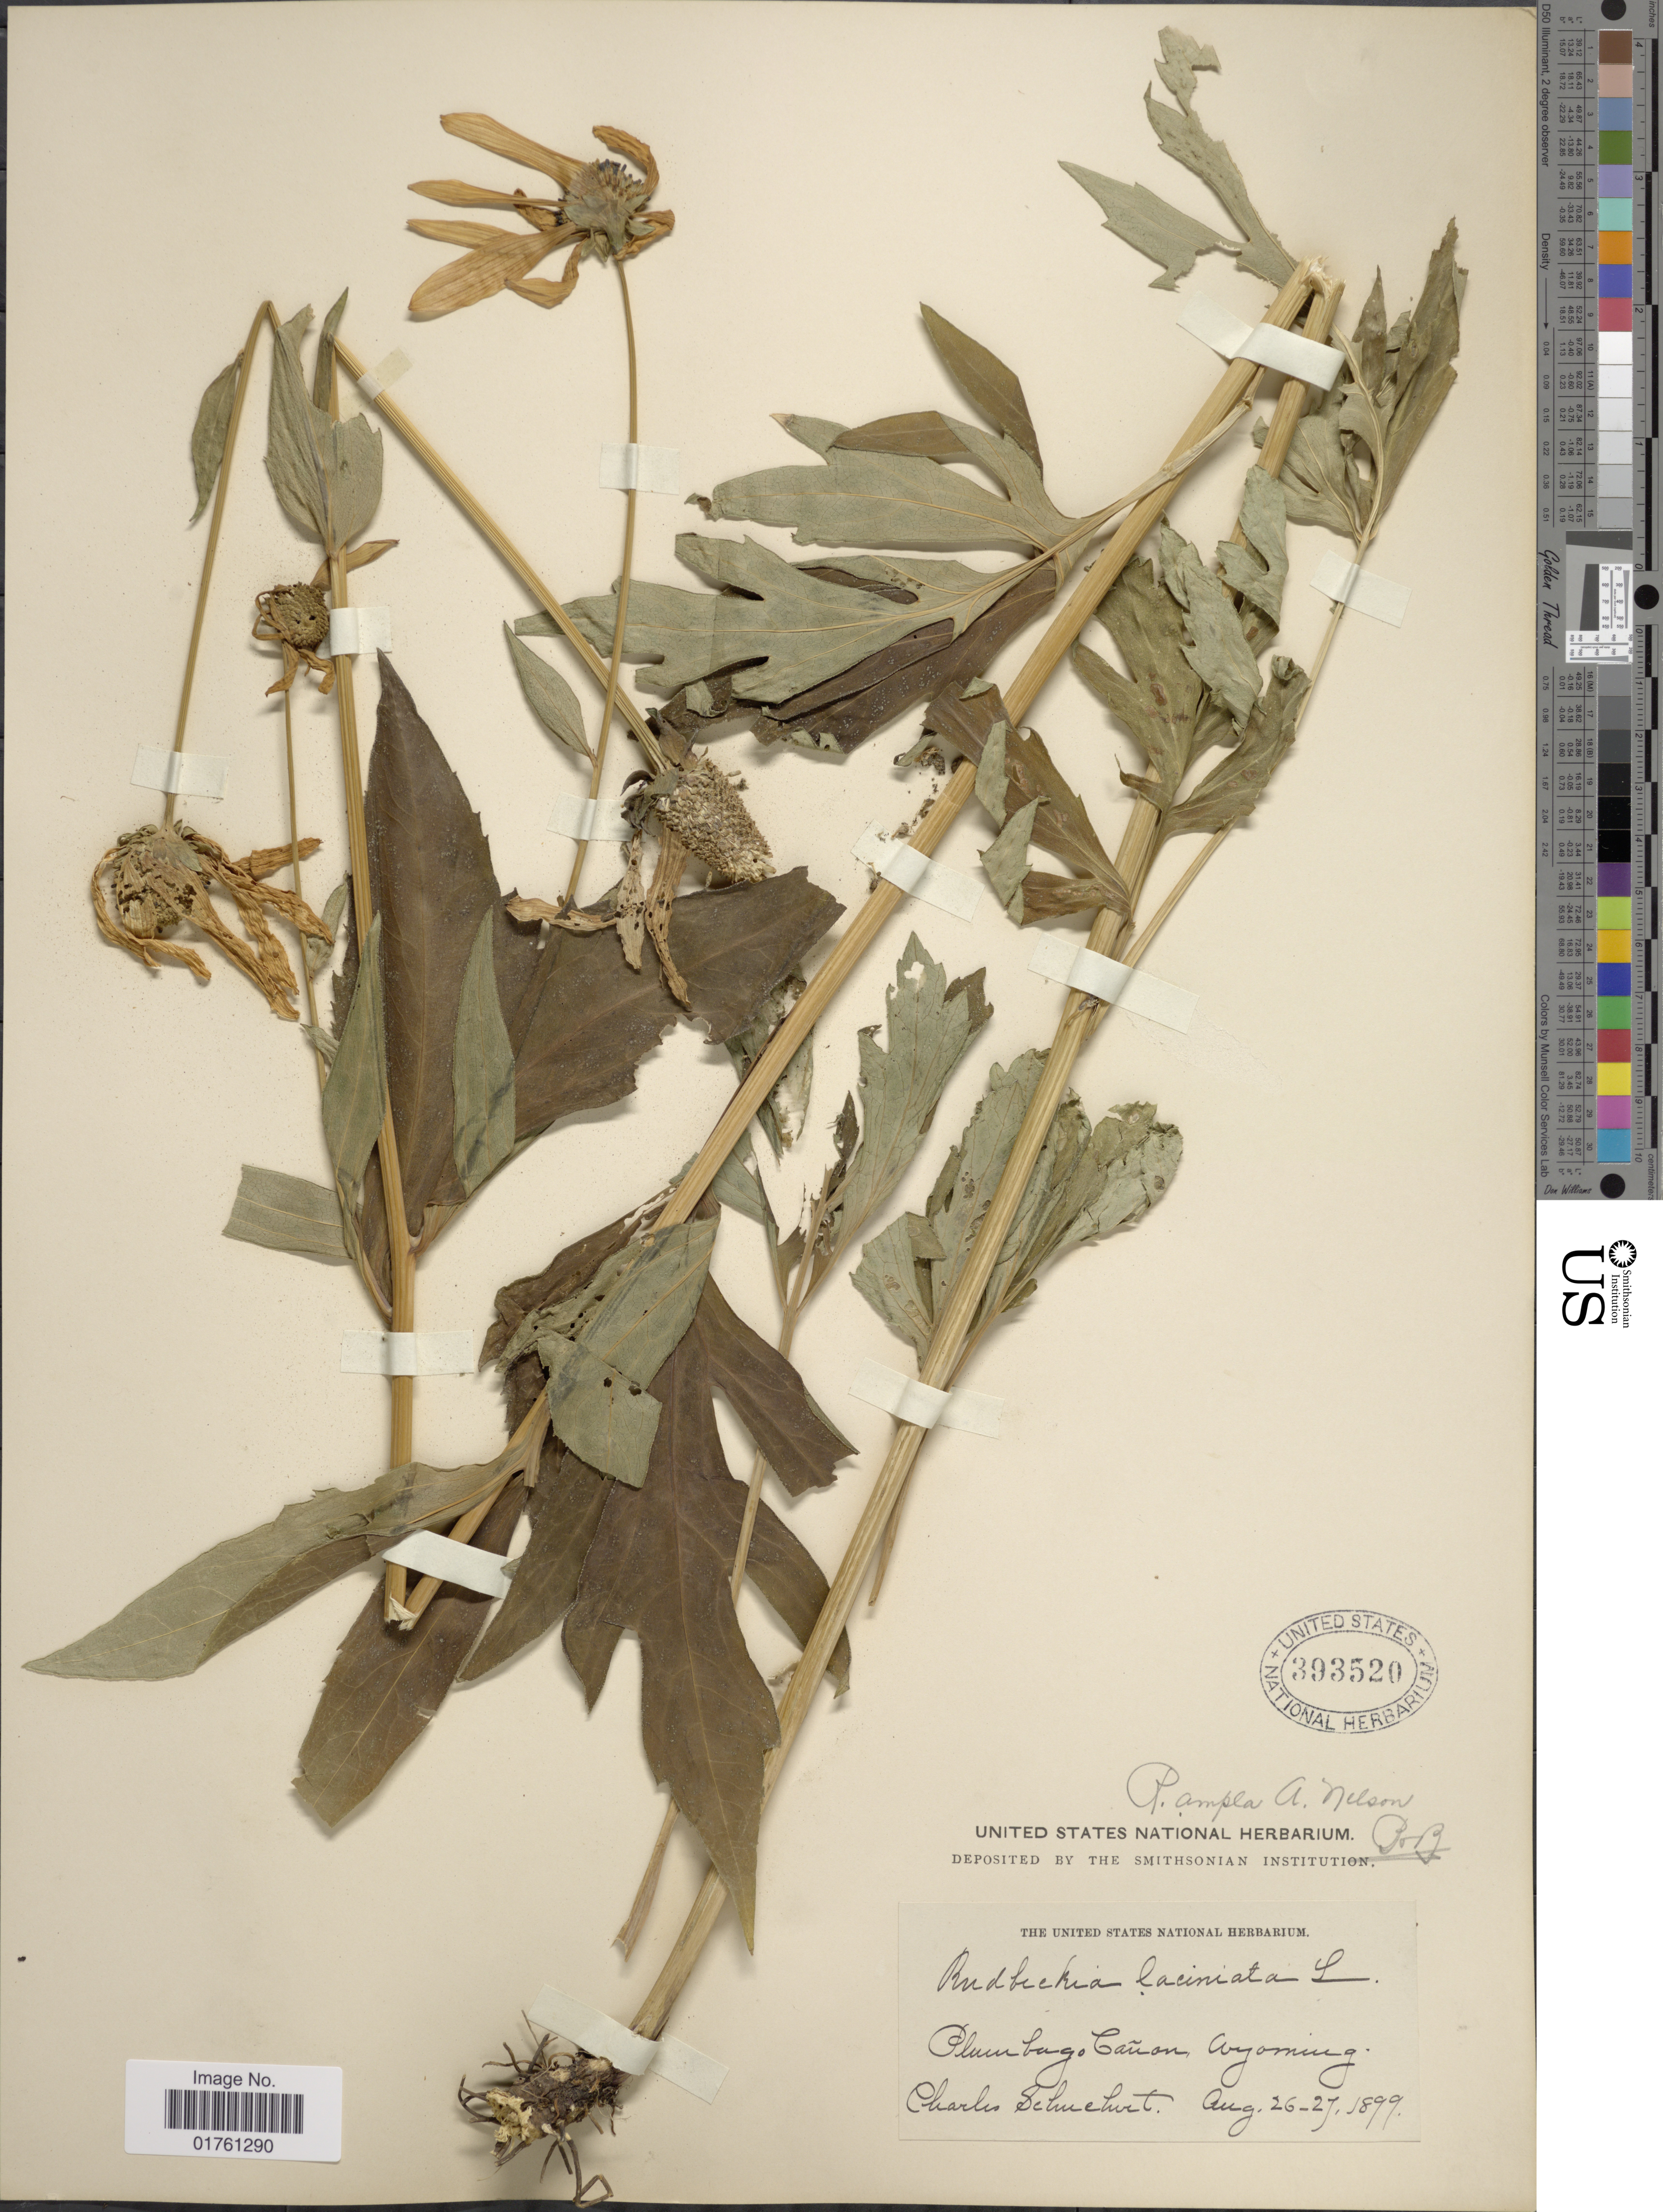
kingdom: Plantae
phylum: Tracheophyta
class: Magnoliopsida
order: Asterales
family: Asteraceae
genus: Rudbeckia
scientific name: Rudbeckia laciniata var. ampla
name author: (A. Nelson) Cronq.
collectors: C. Schuchert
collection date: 1899-08-26/1899-08-27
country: United States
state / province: Wyoming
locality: Plumbago Cañon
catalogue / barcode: US 393520